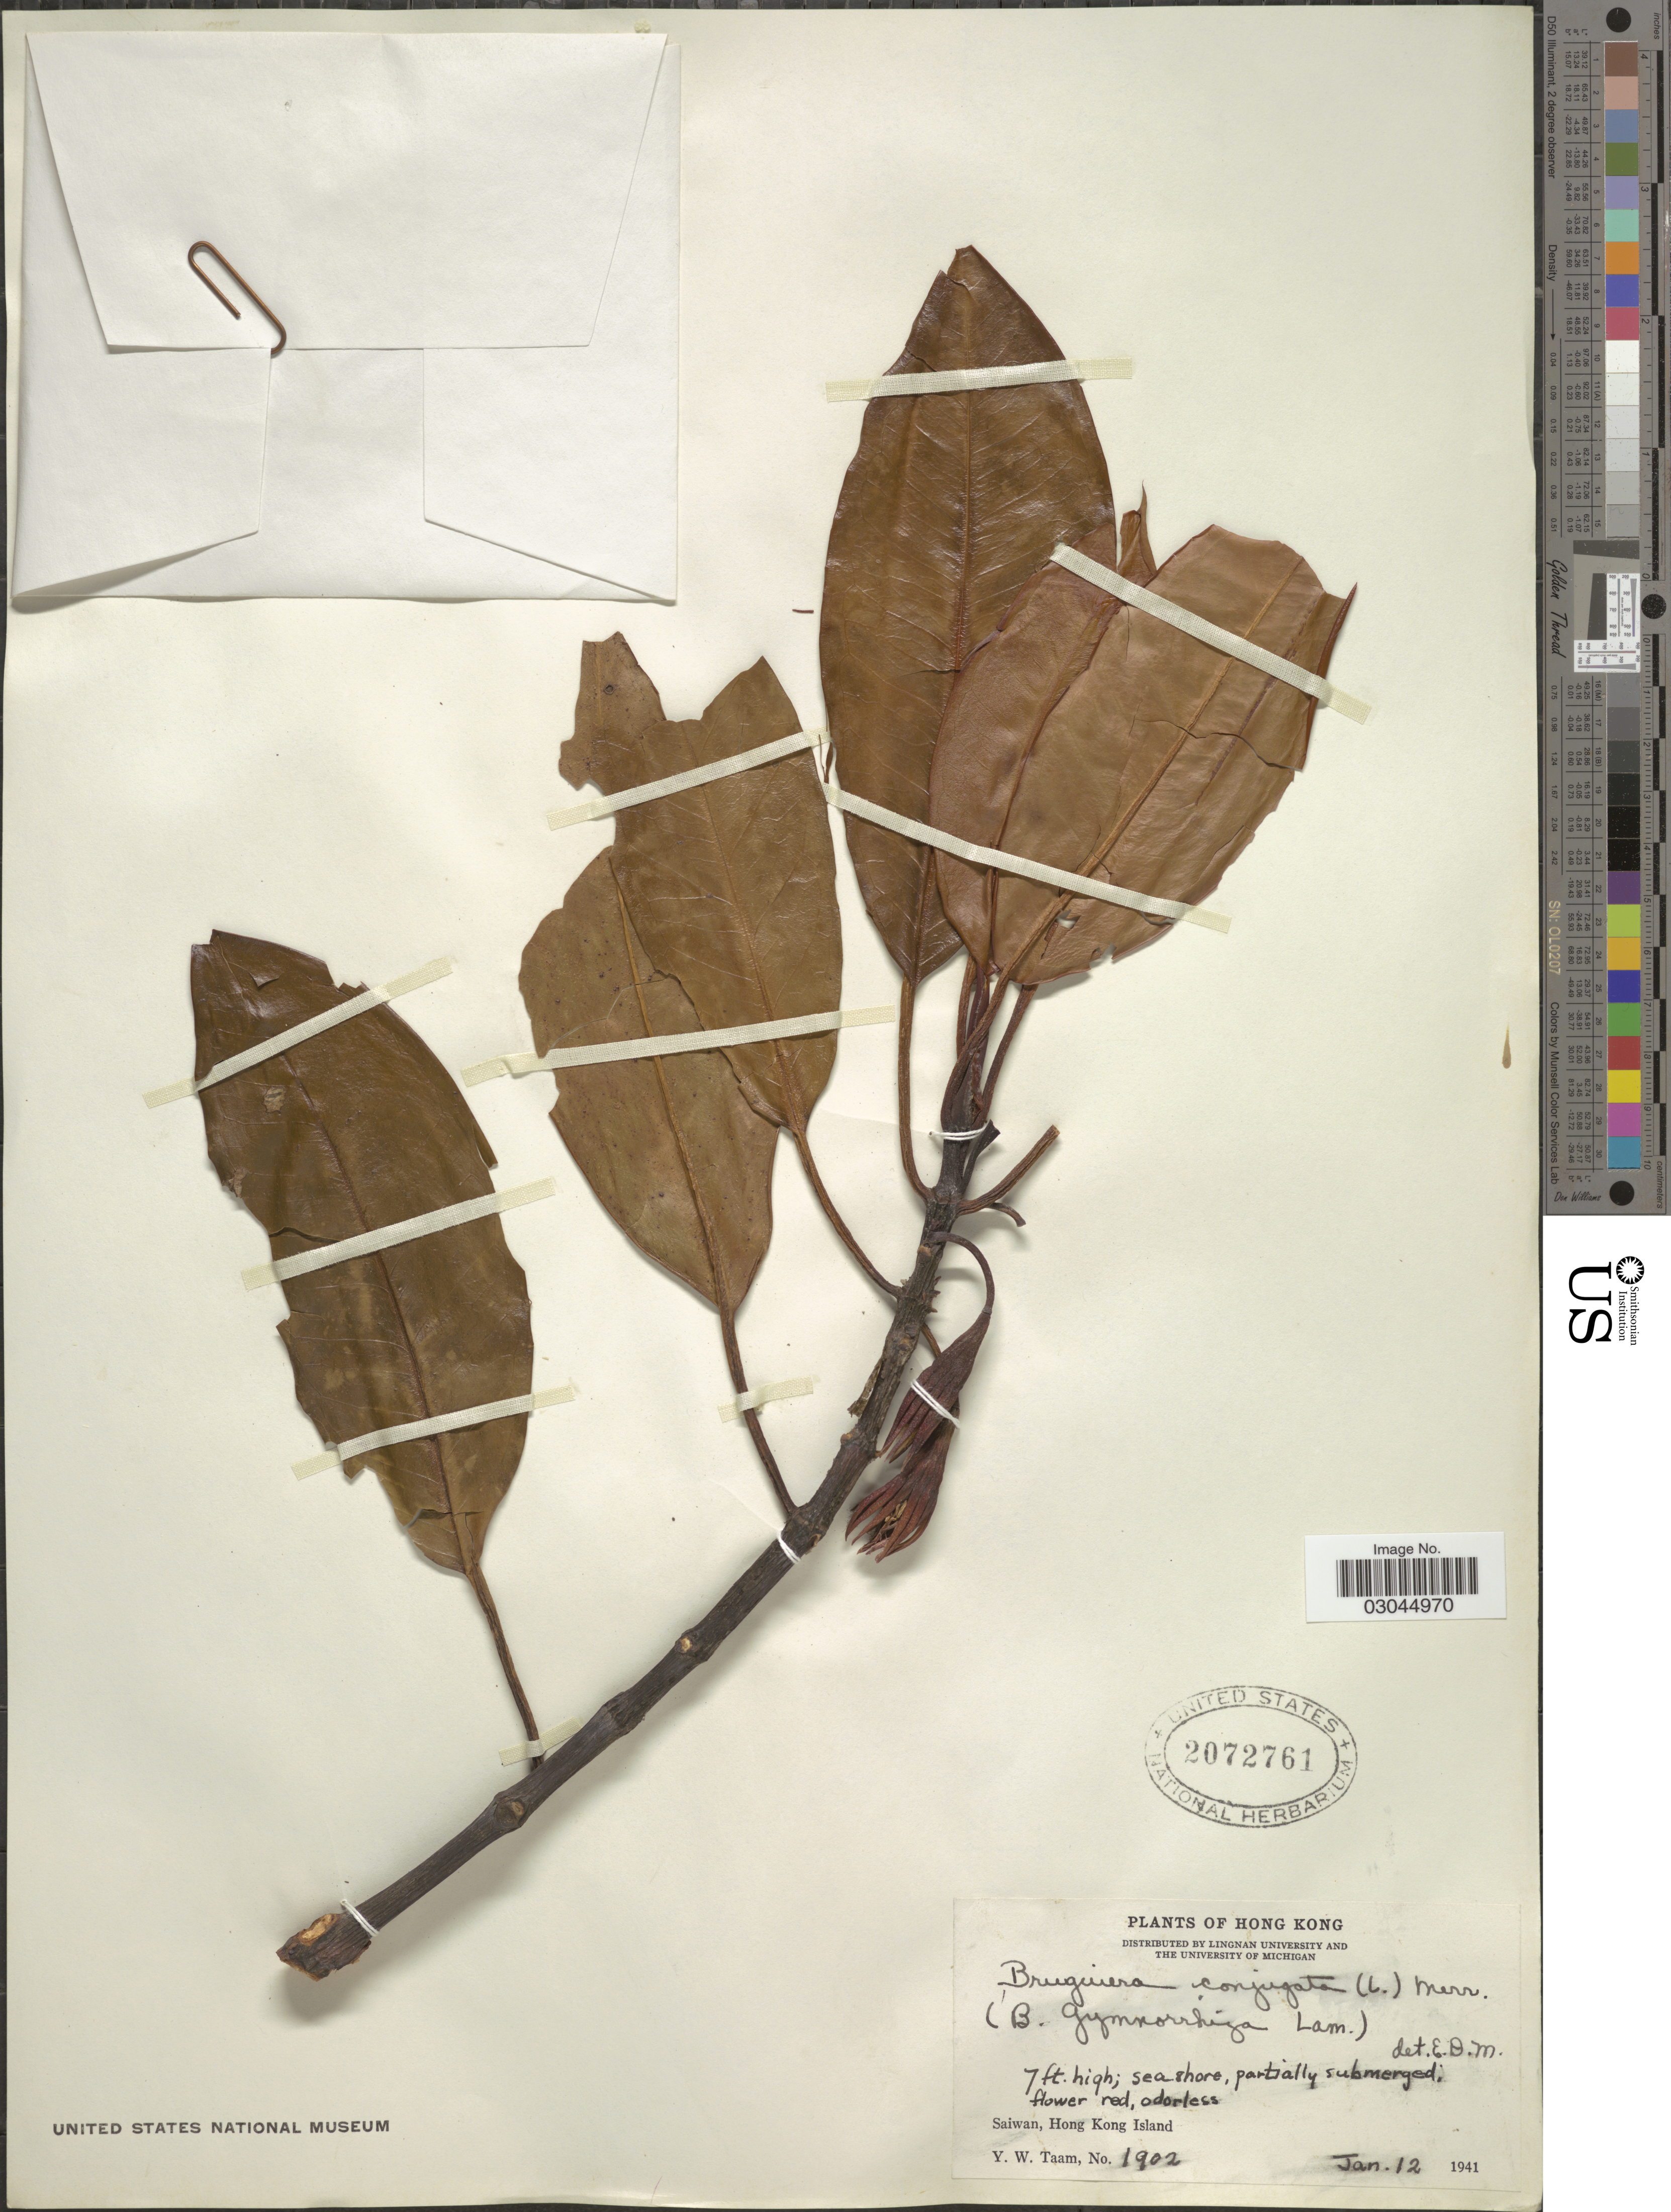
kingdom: Plantae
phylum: Tracheophyta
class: Magnoliopsida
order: Malpighiales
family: Rhizophoraceae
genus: Bruguiera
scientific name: Bruguiera gymnorhiza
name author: (L.) Savigny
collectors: Y. W. Taam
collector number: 1902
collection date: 1941-01-12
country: China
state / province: Hong Kong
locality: Saiwan, Hong Kong Island.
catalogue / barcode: US 2072761